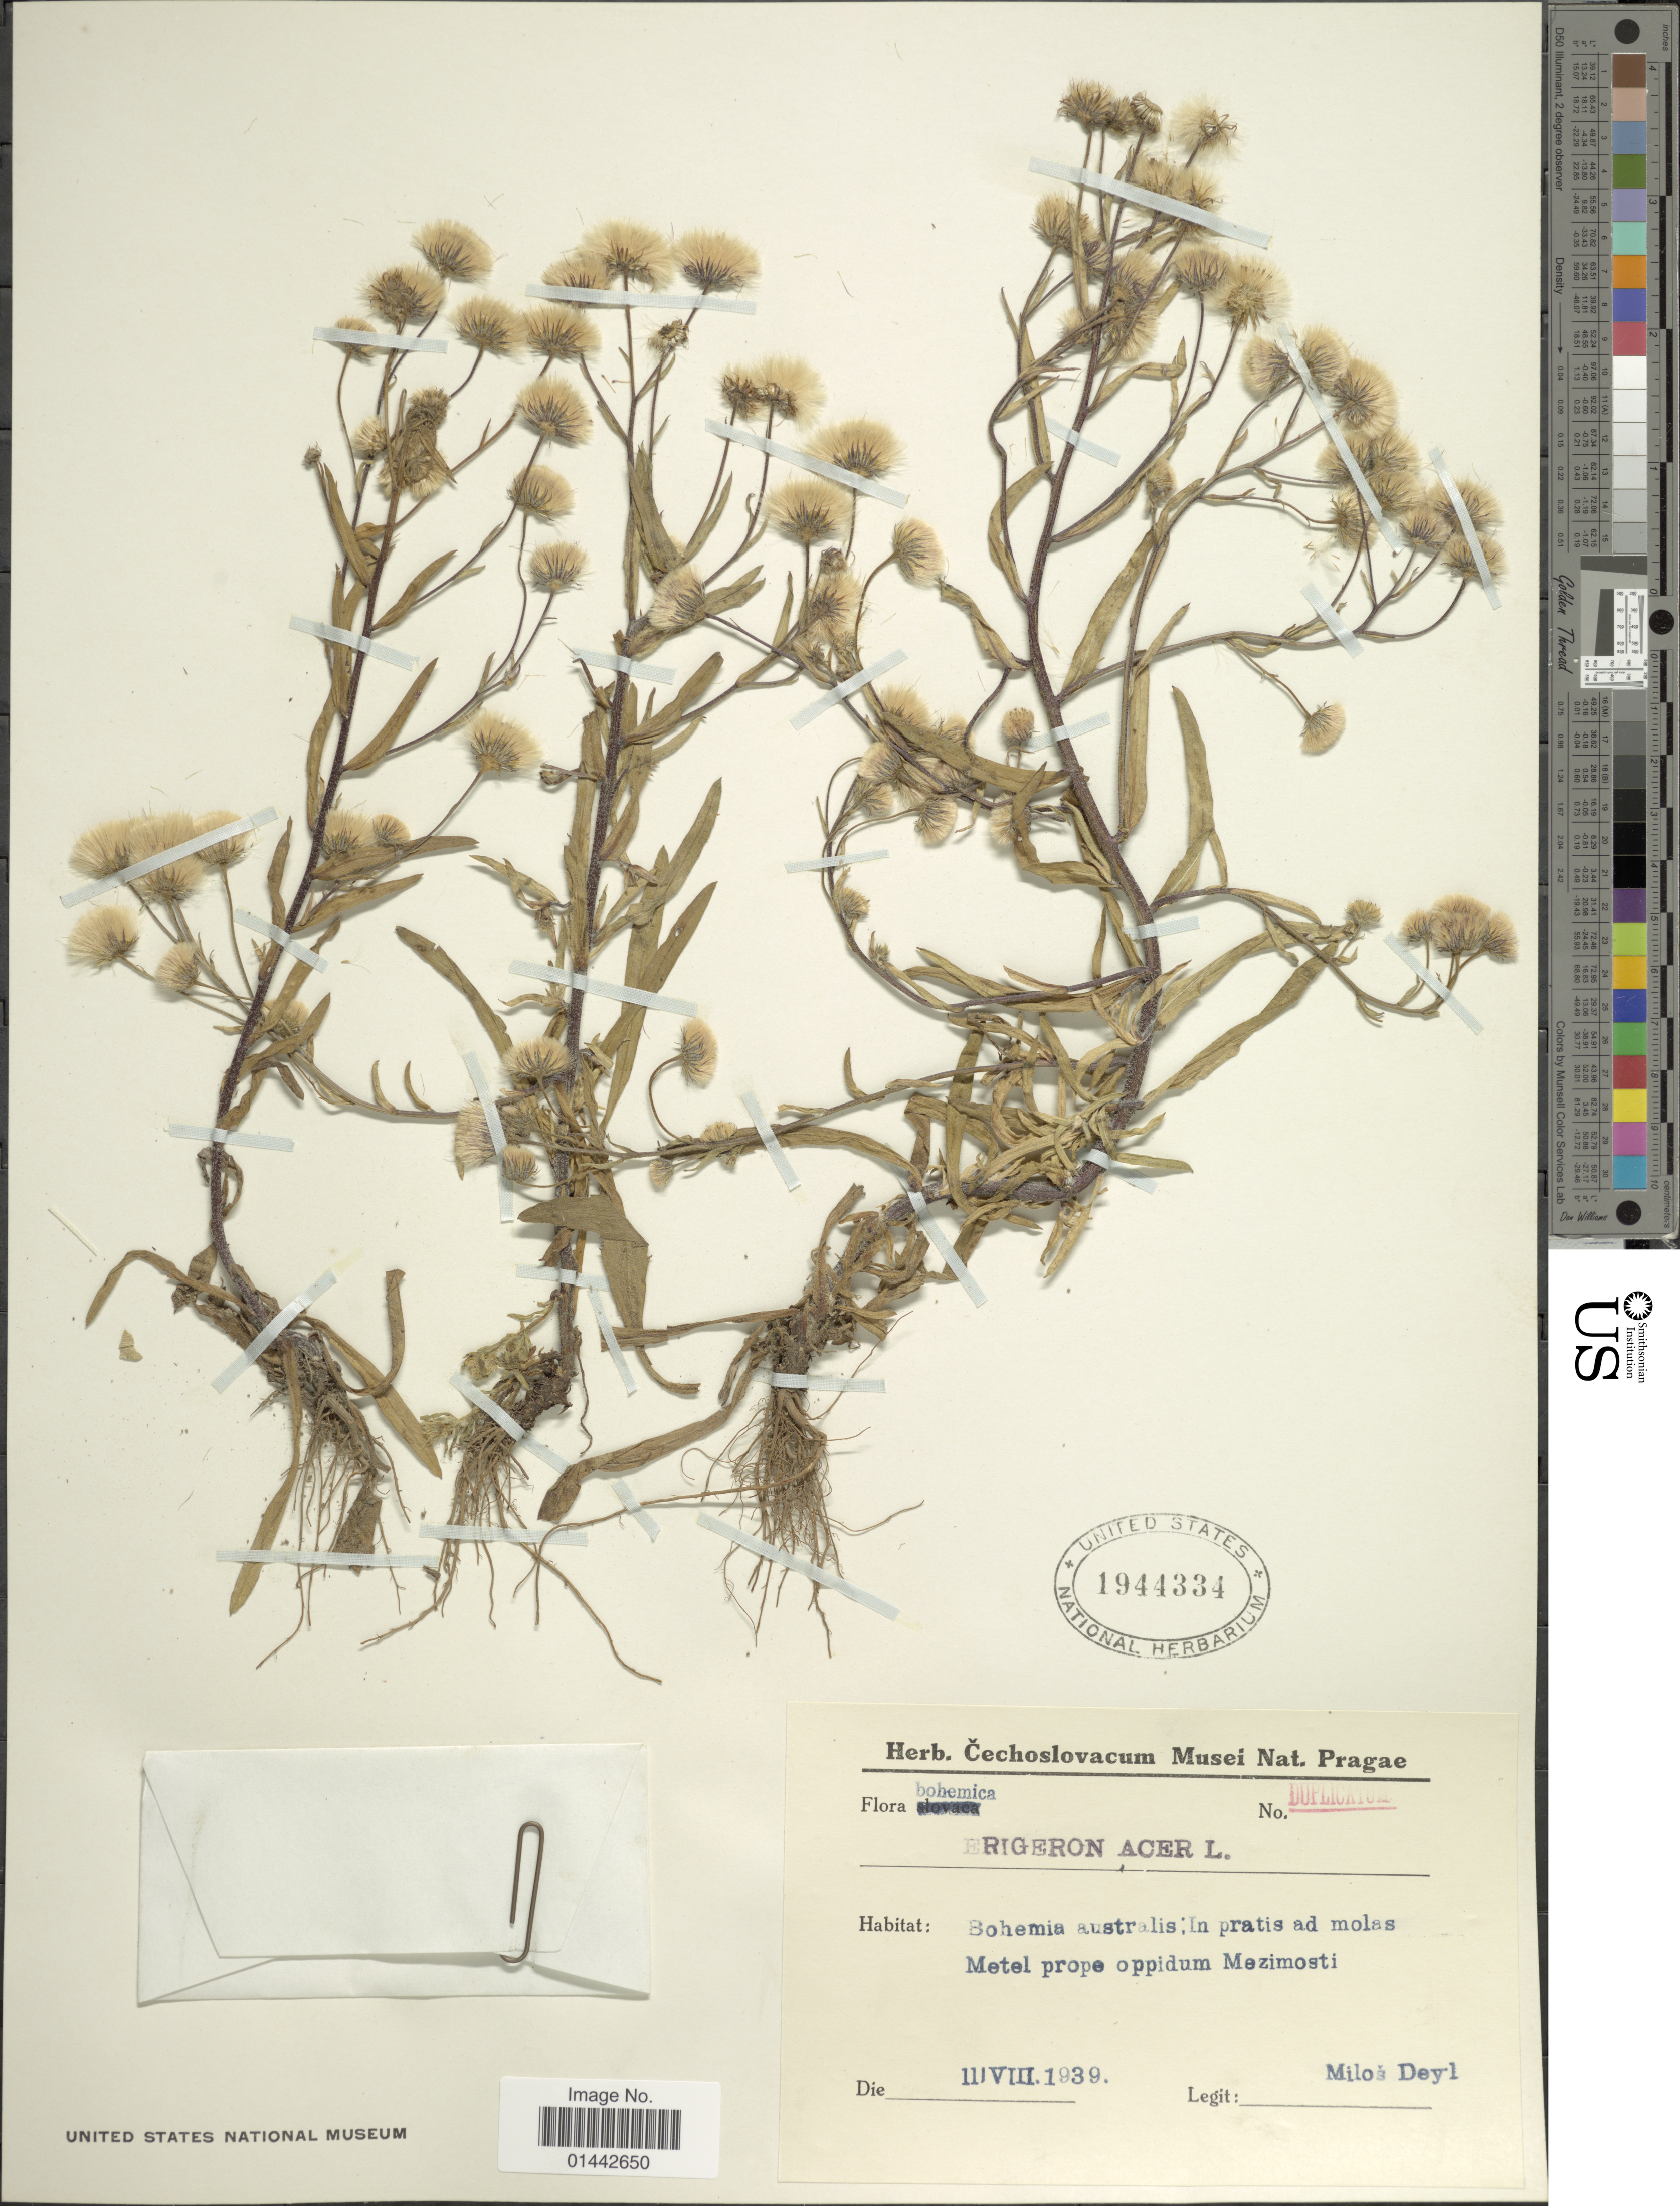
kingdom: Plantae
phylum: Tracheophyta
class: Magnoliopsida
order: Asterales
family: Asteraceae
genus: Erigeron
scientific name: Erigeron acris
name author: L.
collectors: M. Deyl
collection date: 1939-08-03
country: Czechia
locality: Bohemia australis: in pratis ad molas Metel prope oppidium Mezimosti.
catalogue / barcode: US 1944334